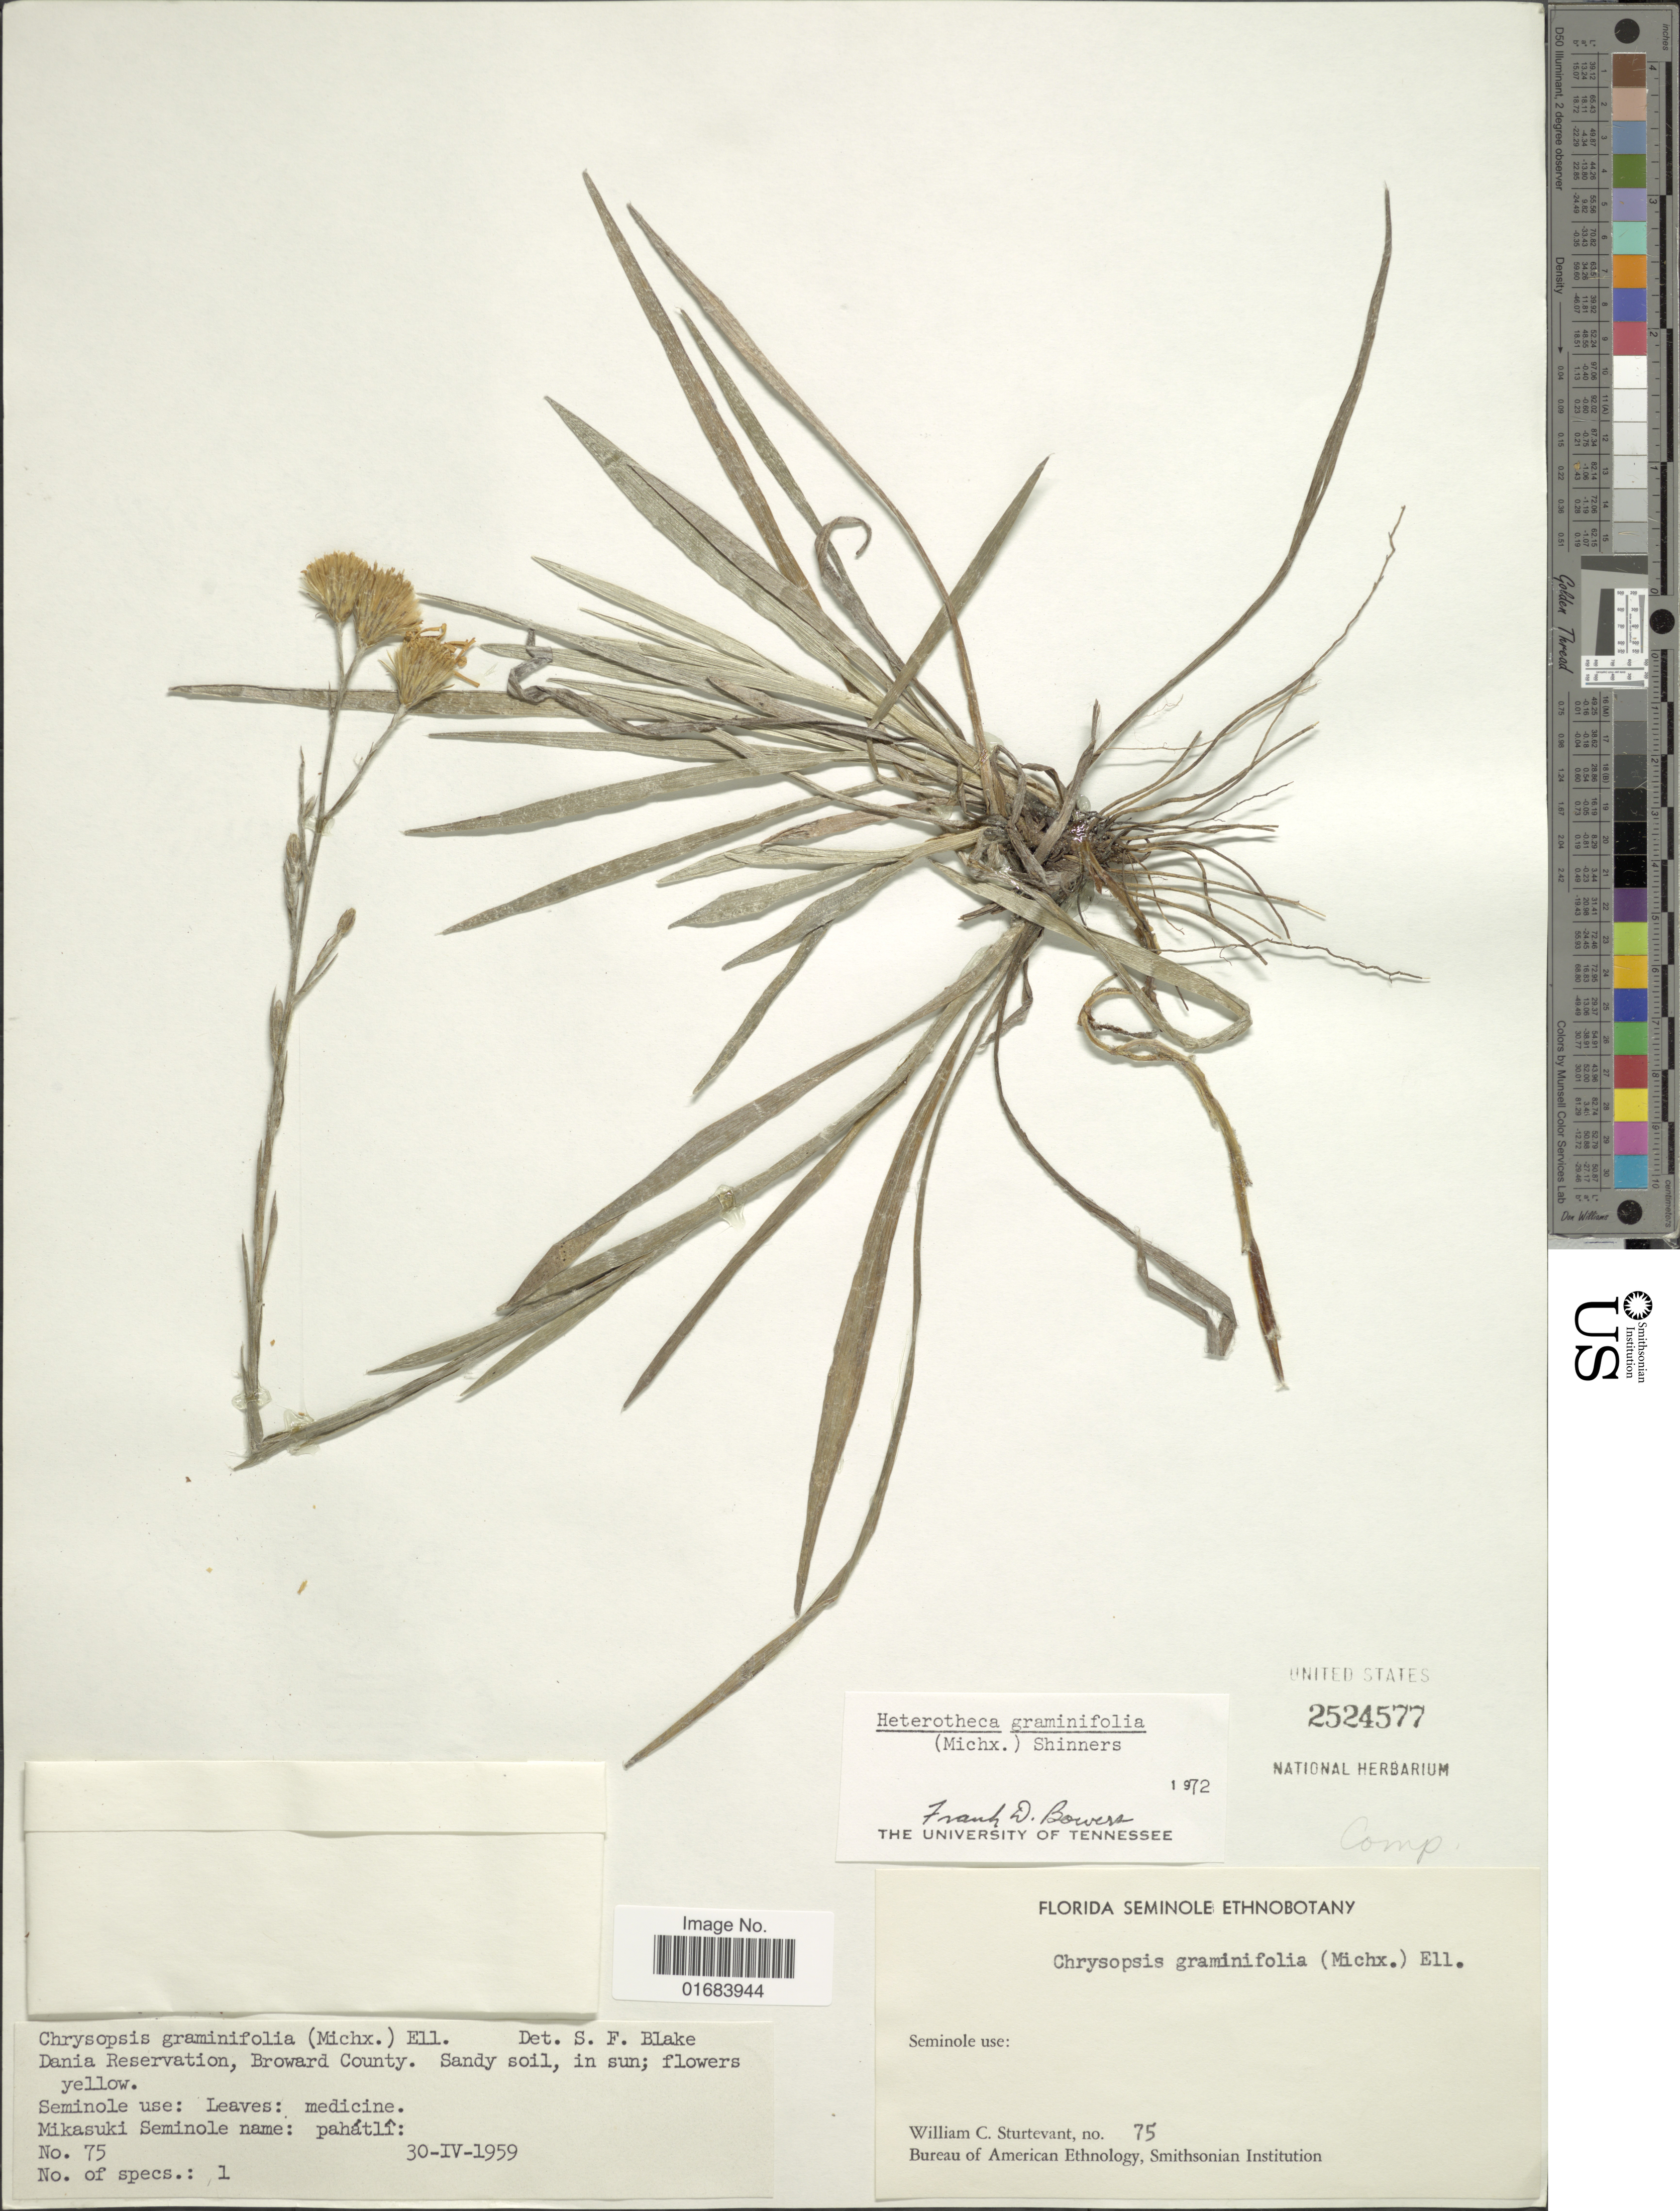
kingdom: Plantae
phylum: Tracheophyta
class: Magnoliopsida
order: Asterales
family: Asteraceae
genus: Pityopsis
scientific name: Pityopsis graminifolia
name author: (Michx.) Nutt.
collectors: W. Sturtevant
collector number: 75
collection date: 1959-04-30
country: United States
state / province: Florida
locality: Dania Reservation, Broward County.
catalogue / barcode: US 2524577